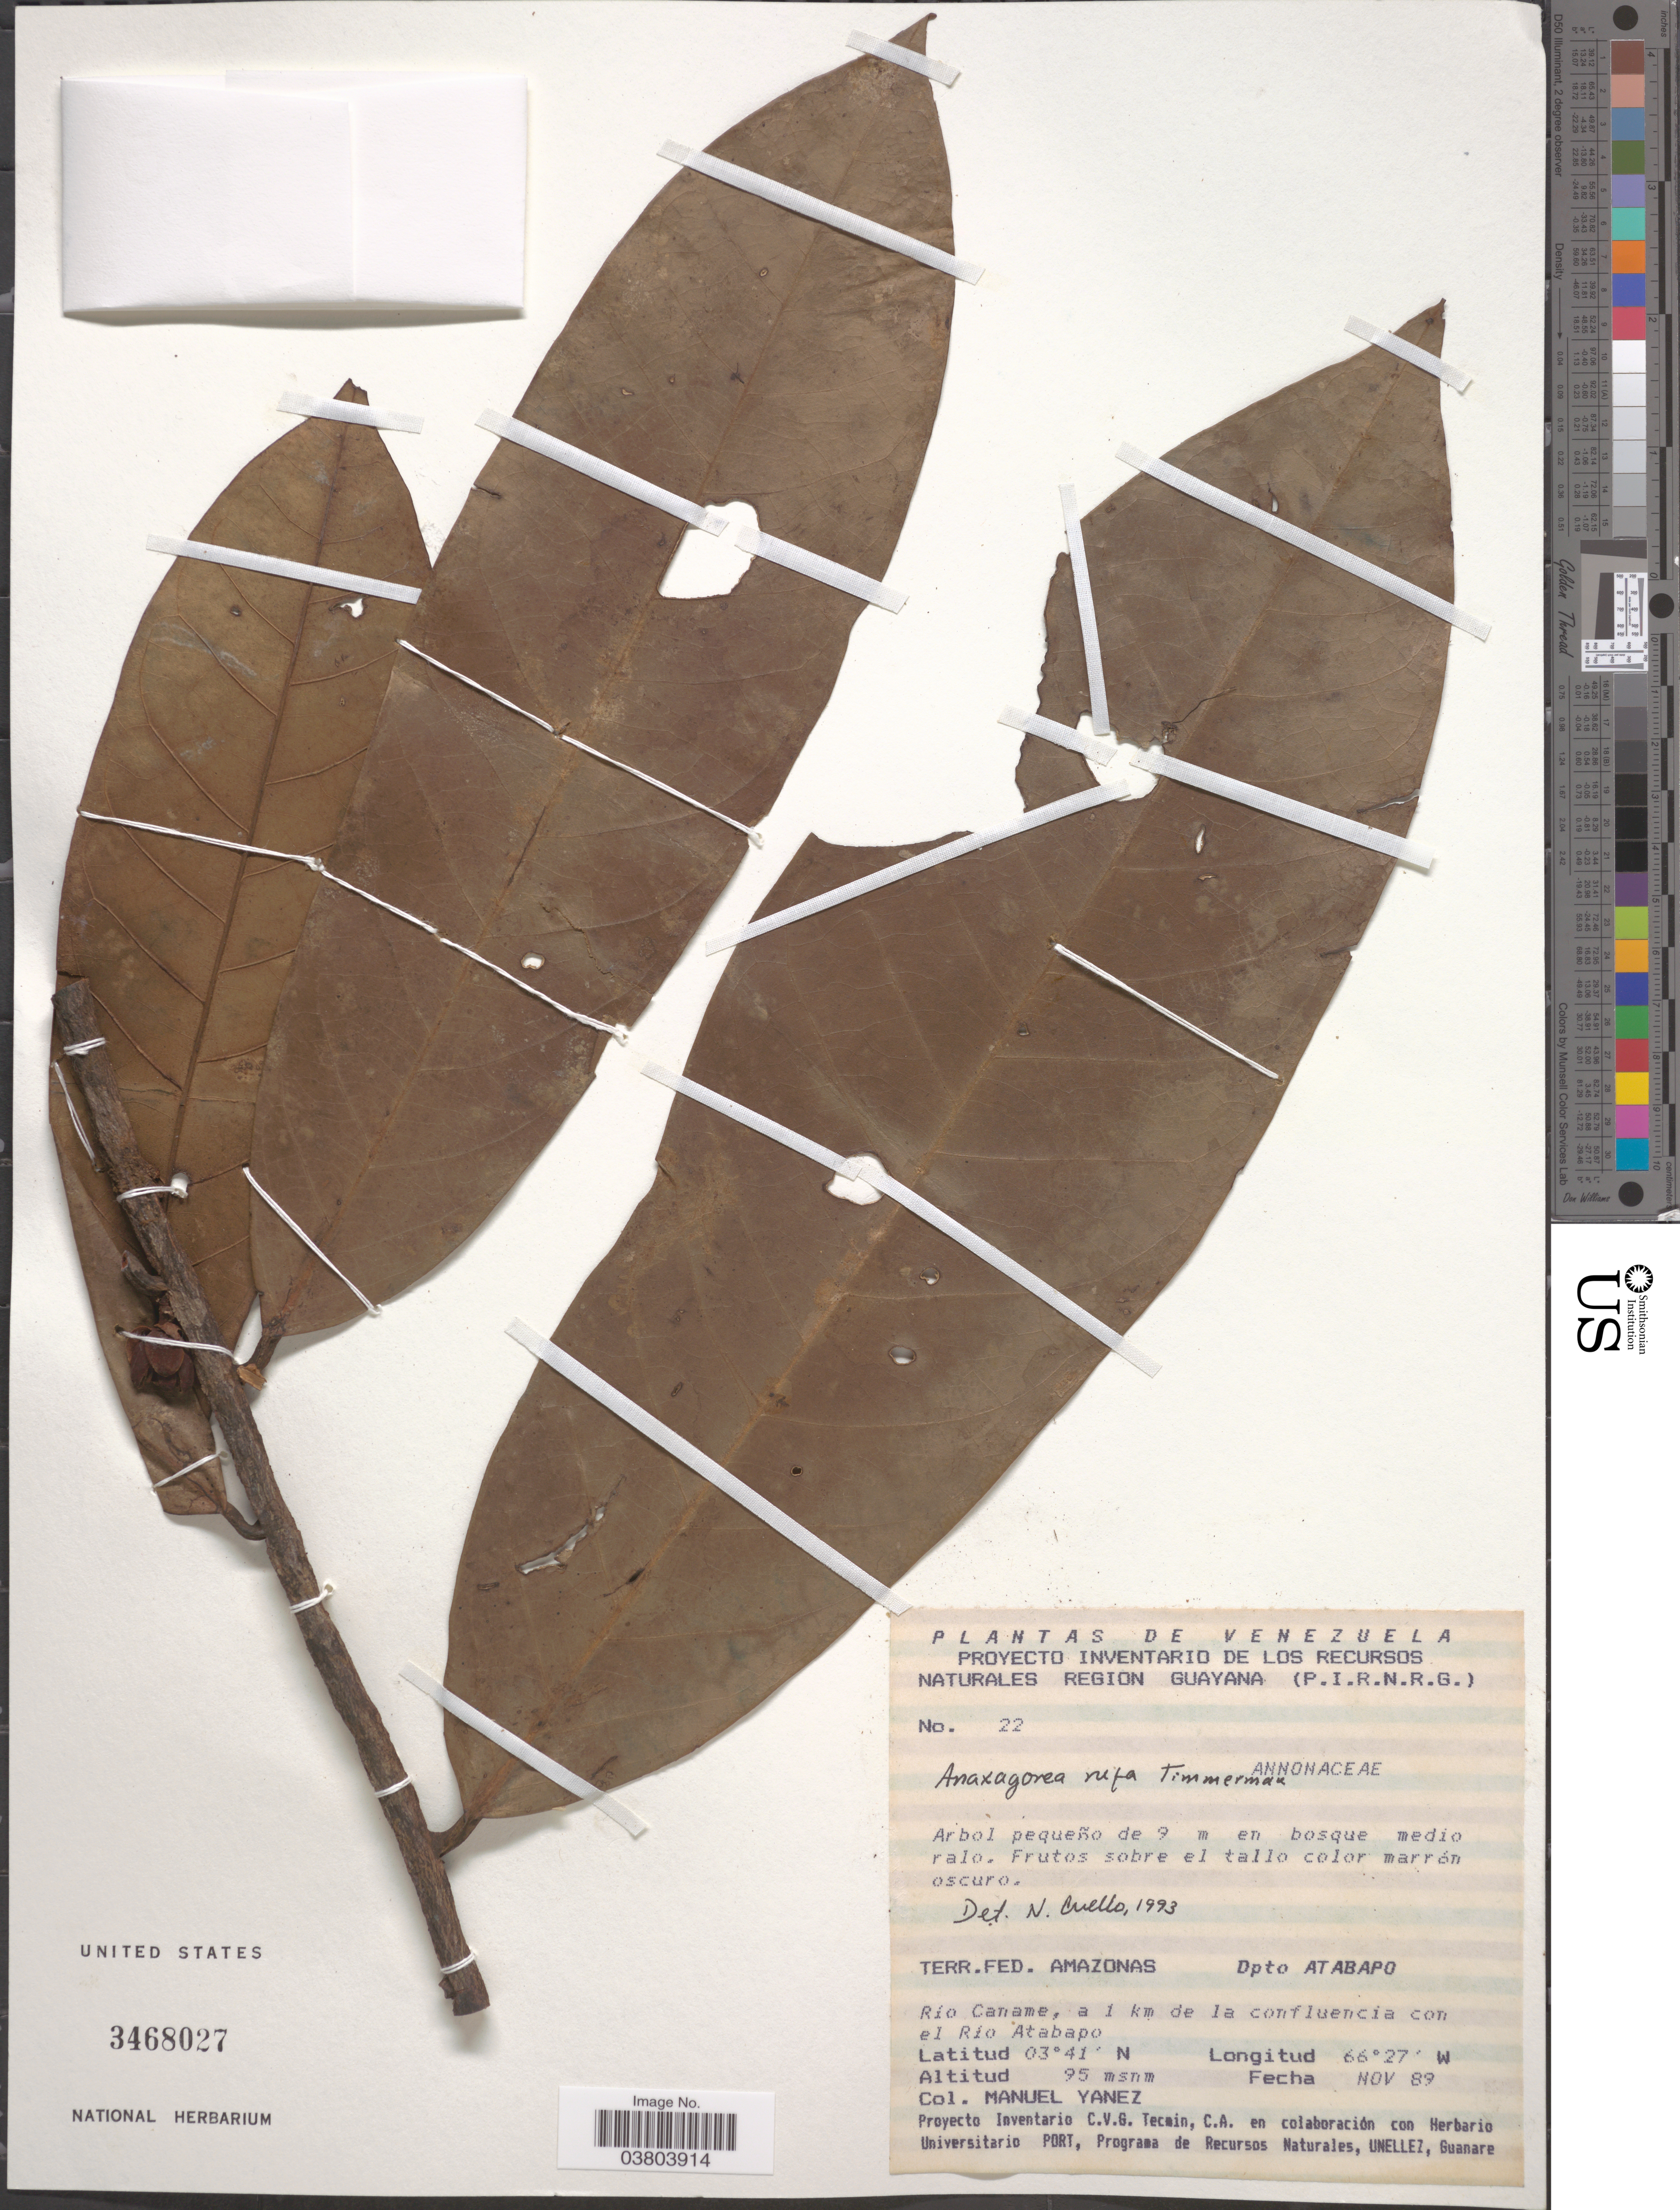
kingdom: Plantae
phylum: Tracheophyta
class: Magnoliopsida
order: Magnoliales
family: Annonaceae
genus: Anaxagorea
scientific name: Anaxagorea rufa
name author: Timmerman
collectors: M. Yanez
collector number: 22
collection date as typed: Transcribed d/m/y: /11/89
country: Venezuela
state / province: Amazonas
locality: Terr. Fed. Amazonas. Dpto Atabapo. Río Caname, a 1 km de la confluencia con el Río Atabapo.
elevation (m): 95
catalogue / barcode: US 3468027